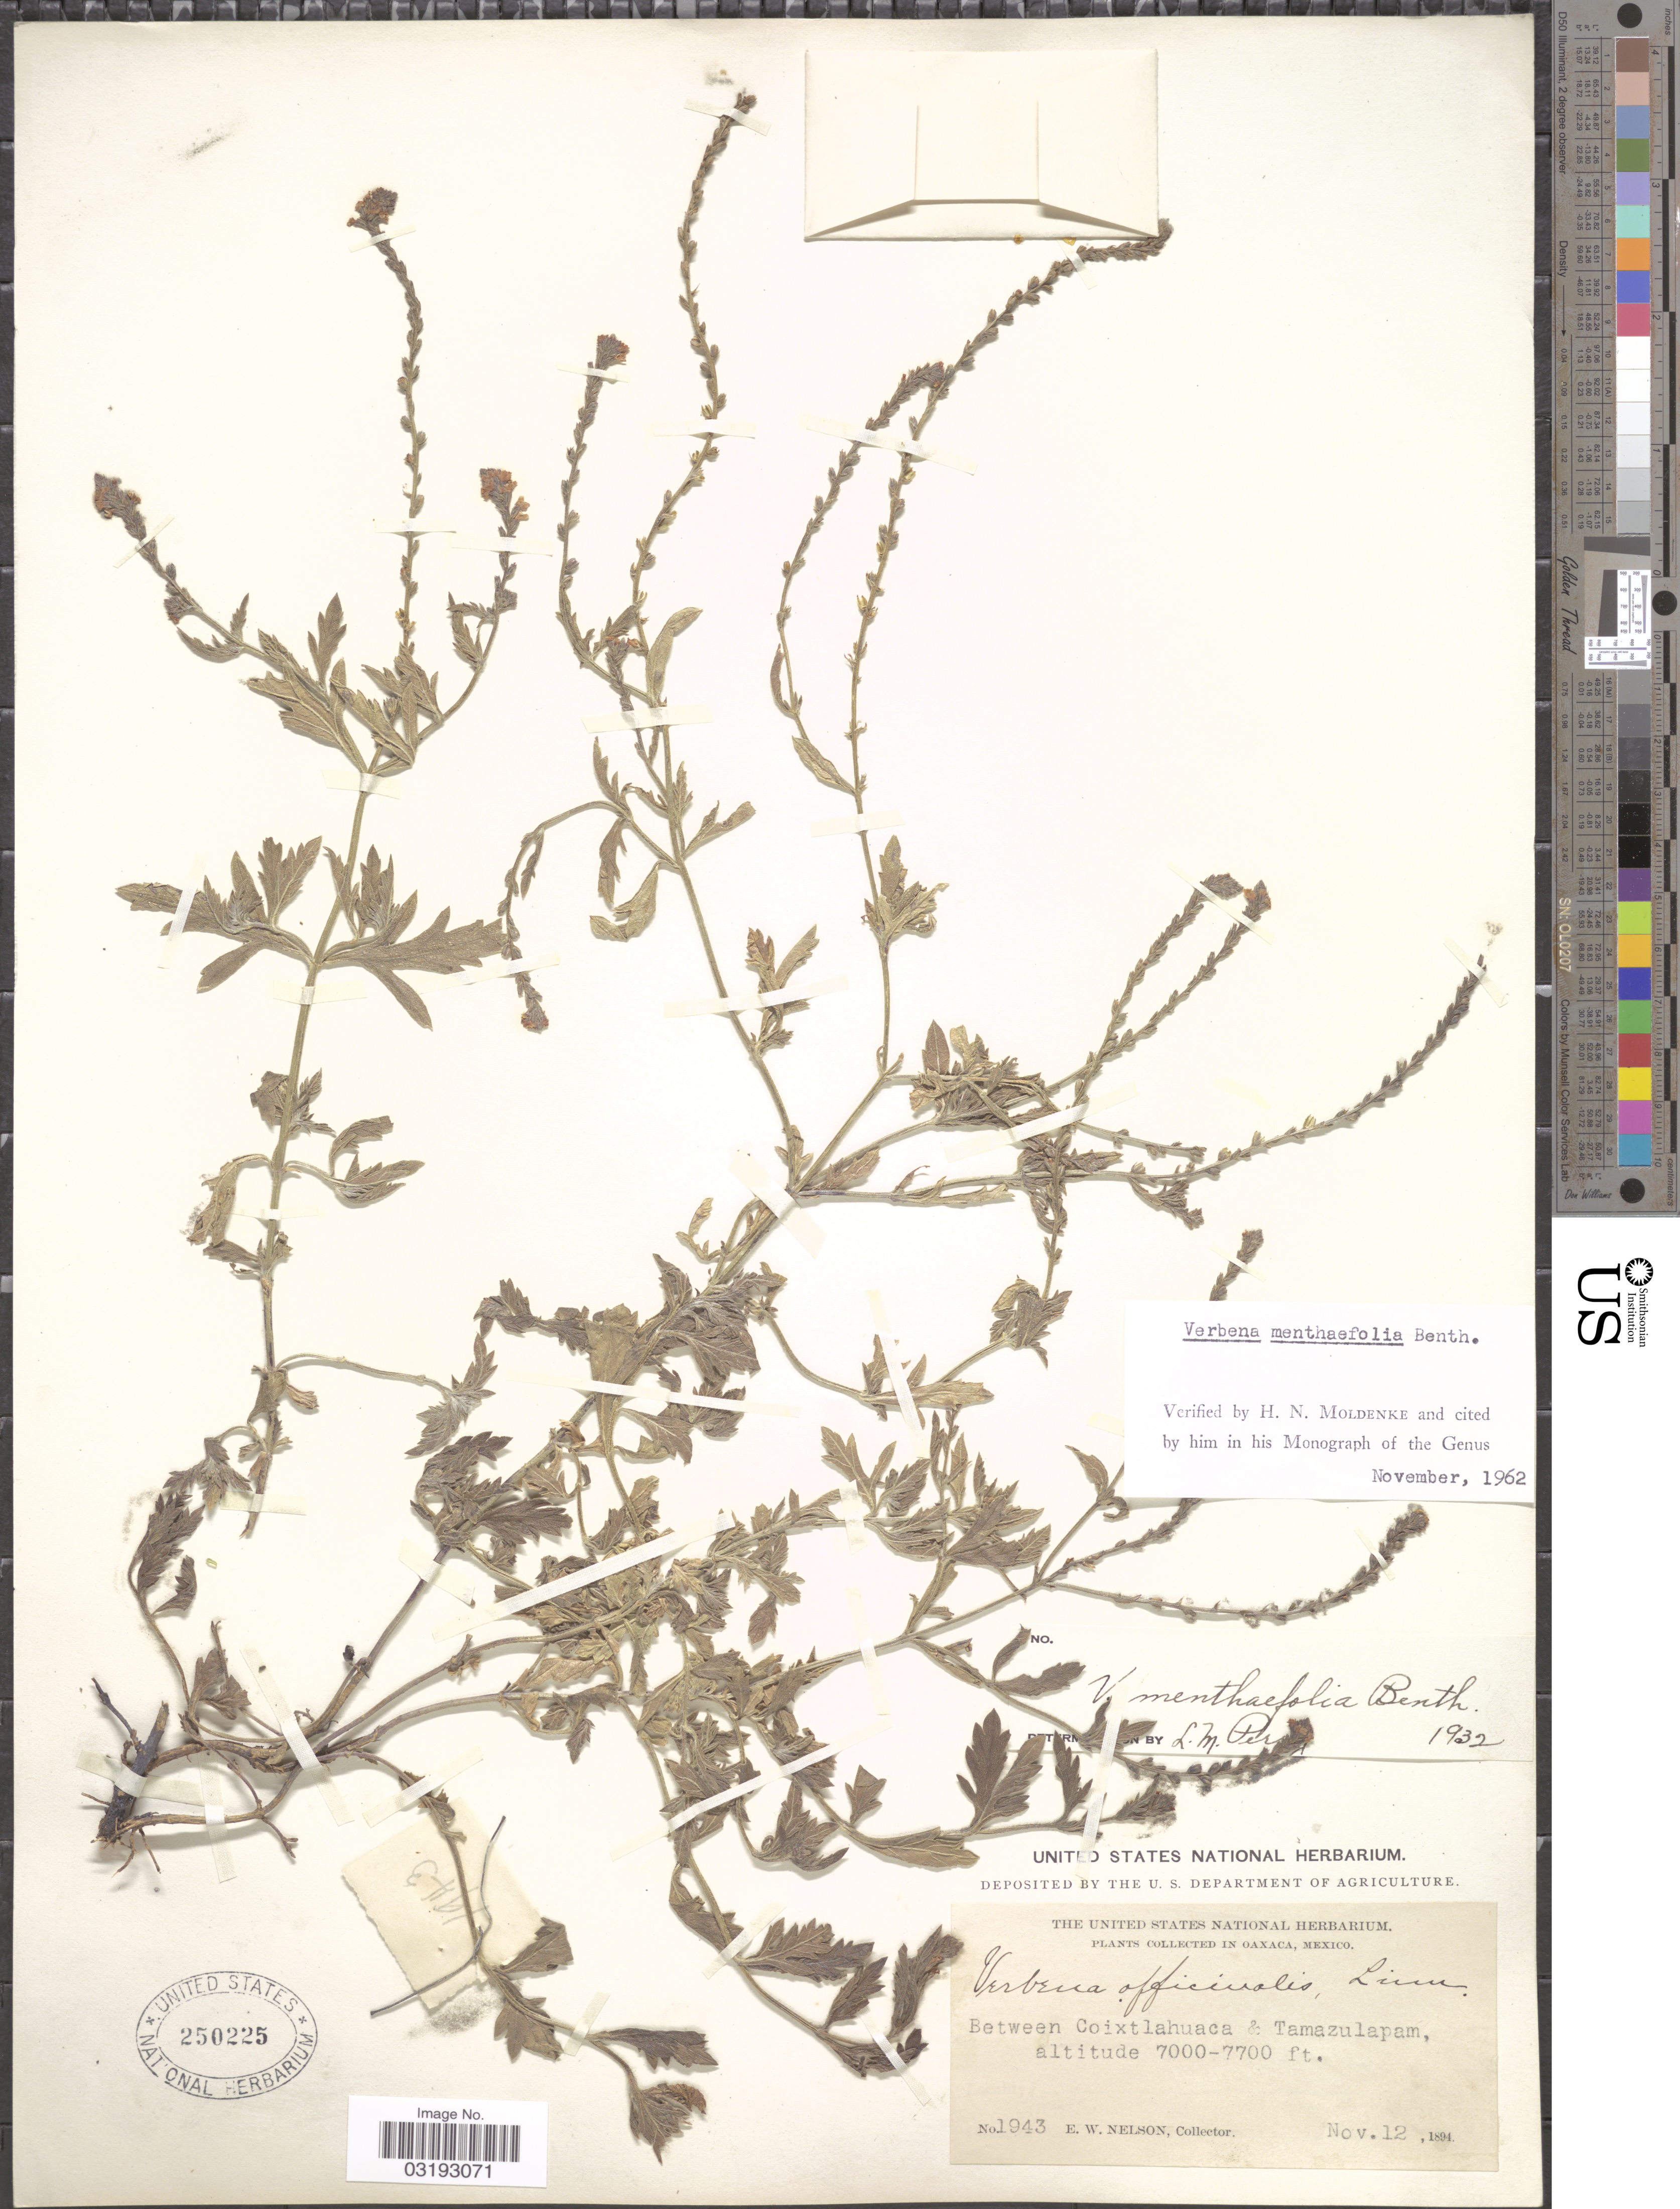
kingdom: Plantae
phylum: Tracheophyta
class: Magnoliopsida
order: Lamiales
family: Verbenaceae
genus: Verbena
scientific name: Verbena menthaefolia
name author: Benth.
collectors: E. W. Nelson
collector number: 1943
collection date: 1894-11-12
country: Mexico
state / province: Oaxaca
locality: Between Coixtlahuaca & Tamazulapam.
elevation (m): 2134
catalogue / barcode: US 250225